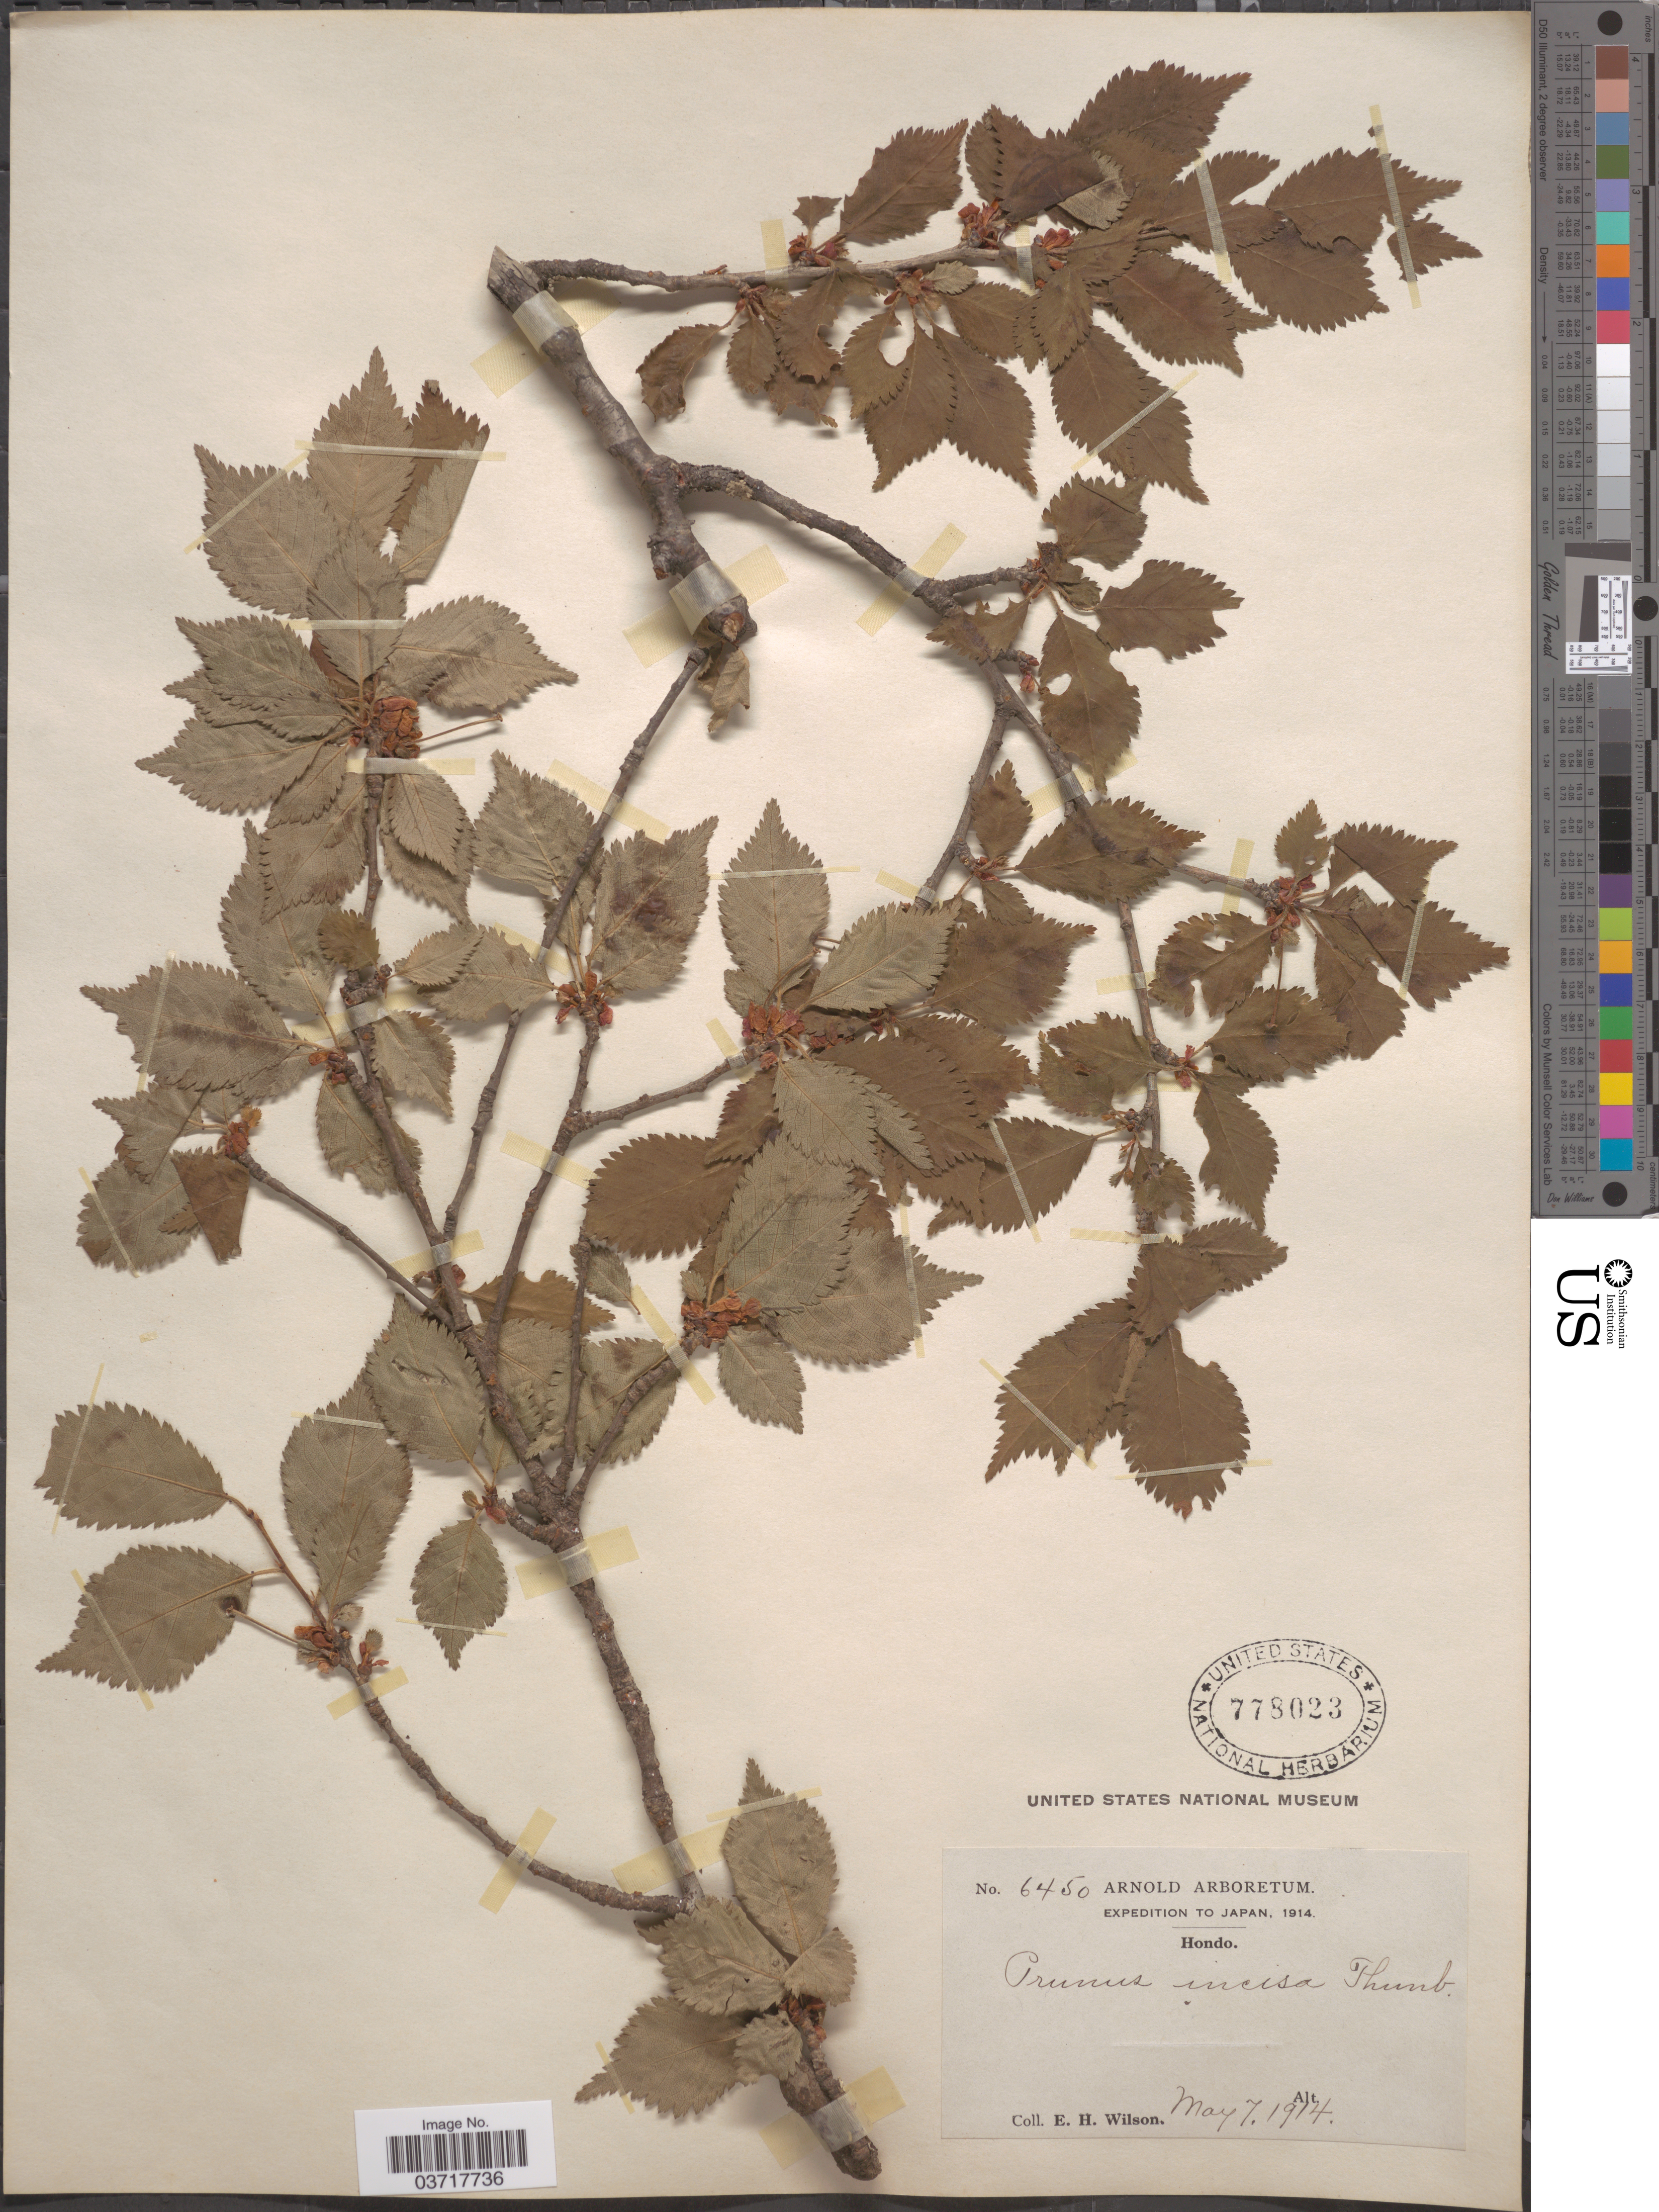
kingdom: Plantae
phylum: Tracheophyta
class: Magnoliopsida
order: Rosales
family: Rosaceae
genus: Prunus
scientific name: Prunus incisa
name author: Thunb.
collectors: E. Wilson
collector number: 6450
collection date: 1914-05-07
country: Japan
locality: Hondo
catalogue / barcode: US 778023